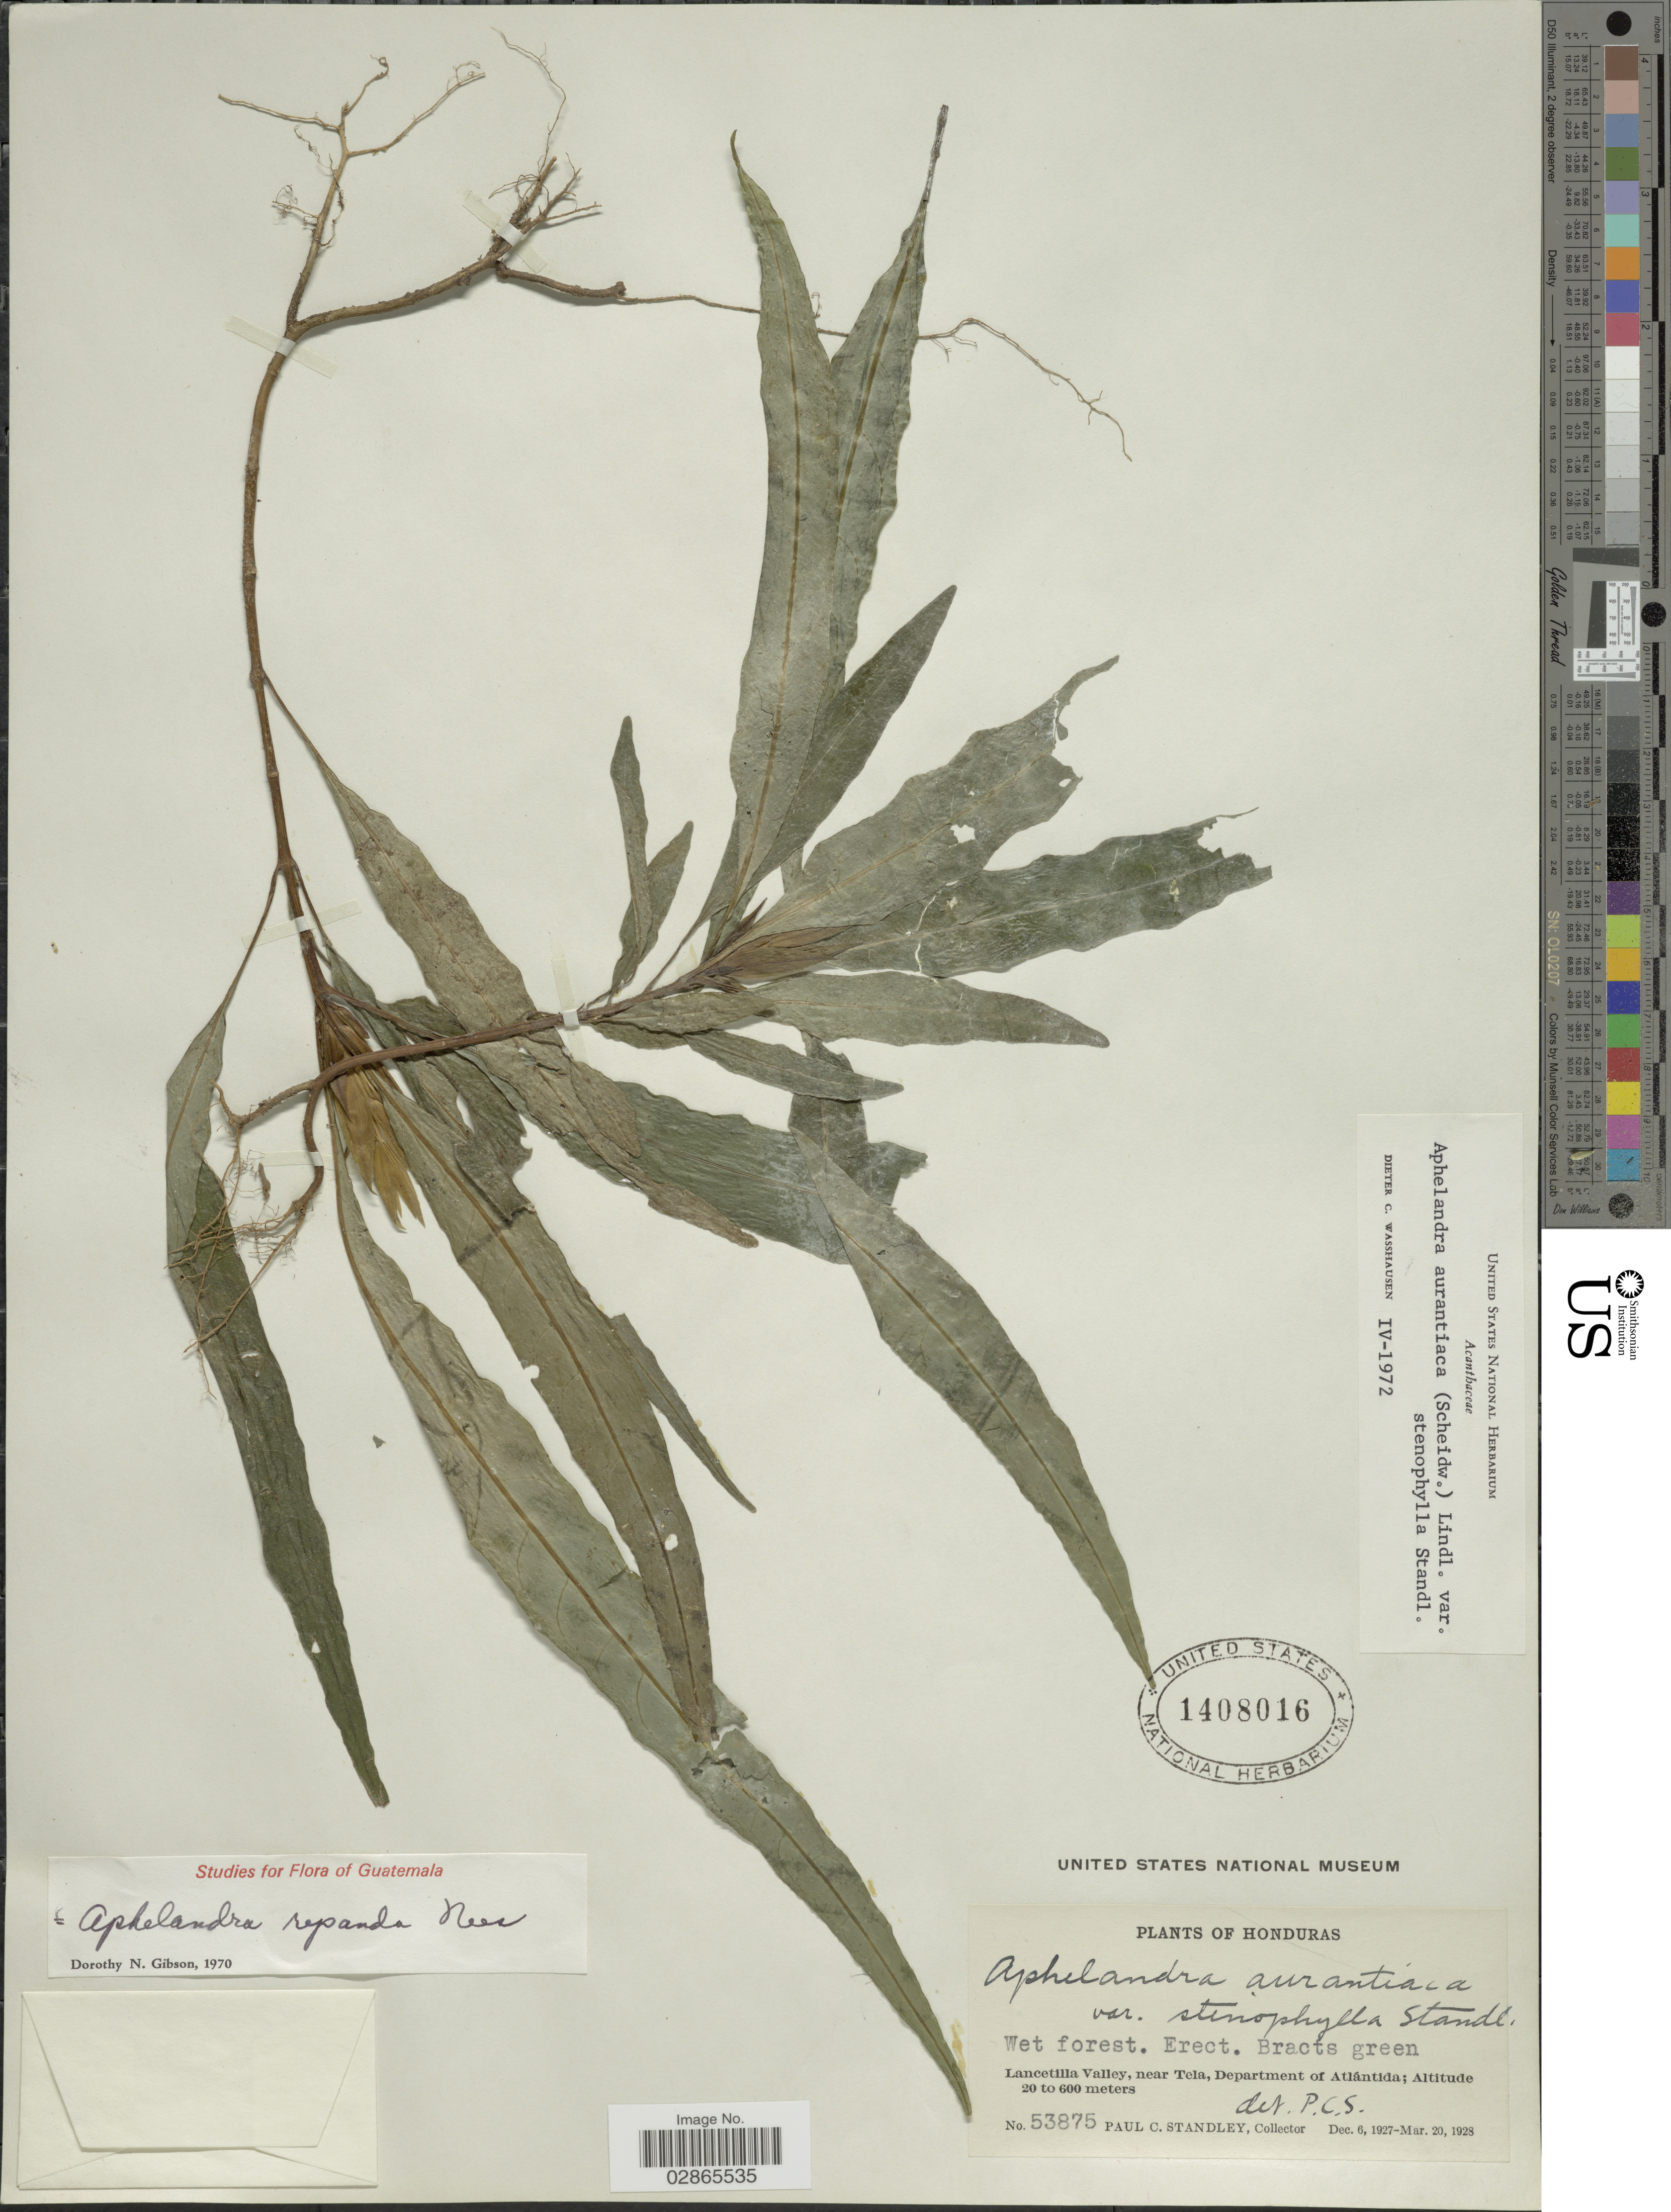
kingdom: Plantae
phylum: Tracheophyta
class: Magnoliopsida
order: Lamiales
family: Acanthaceae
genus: Aphelandra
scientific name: Aphelandra aurantiaca var. stenophylla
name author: Standl.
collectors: P. C. Standley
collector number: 53875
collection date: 1927-12-06/1928-03-20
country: Honduras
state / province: Atlántida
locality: Lancetilla Valley, near Tela, Department of Atlantida.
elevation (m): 20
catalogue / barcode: US 1408016